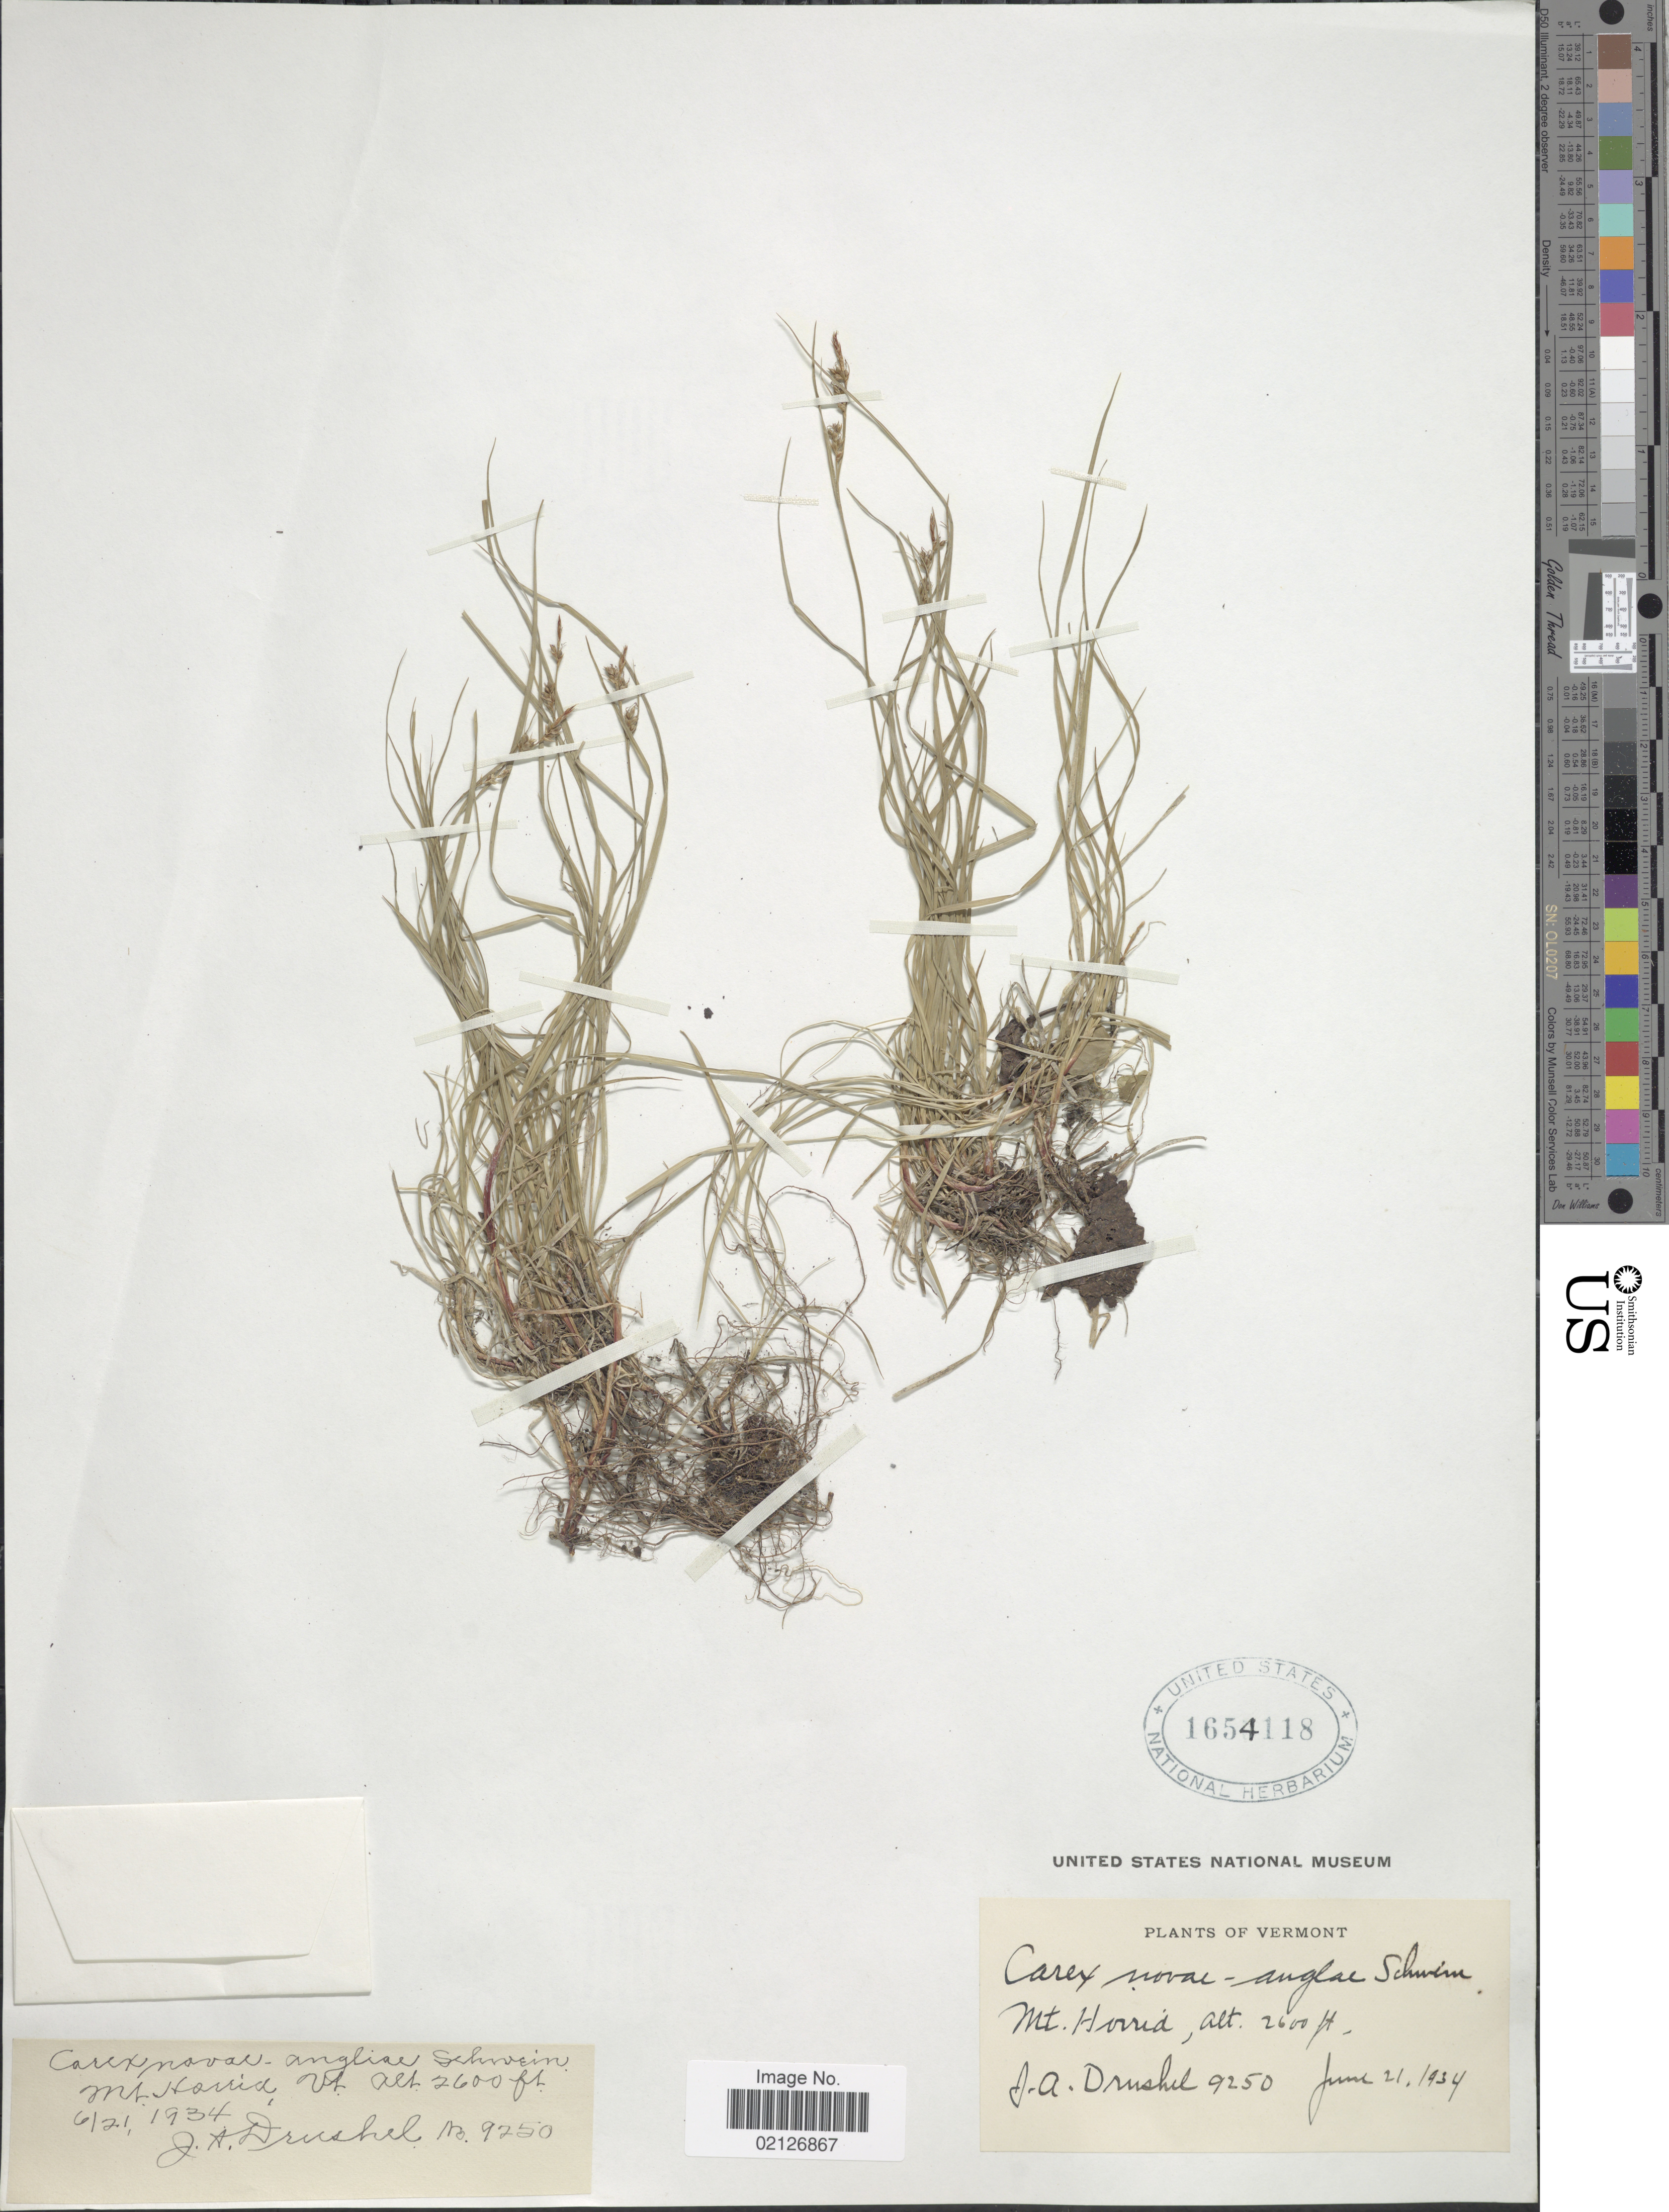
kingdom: Plantae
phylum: Tracheophyta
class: Liliopsida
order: Poales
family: Cyperaceae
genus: Carex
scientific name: Carex novae-angliae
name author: Schwein.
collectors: J. A. Drushel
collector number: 9250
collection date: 1934-06-21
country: United States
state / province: Vermont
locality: Mt. Horrid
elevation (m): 792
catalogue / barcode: US 1654118